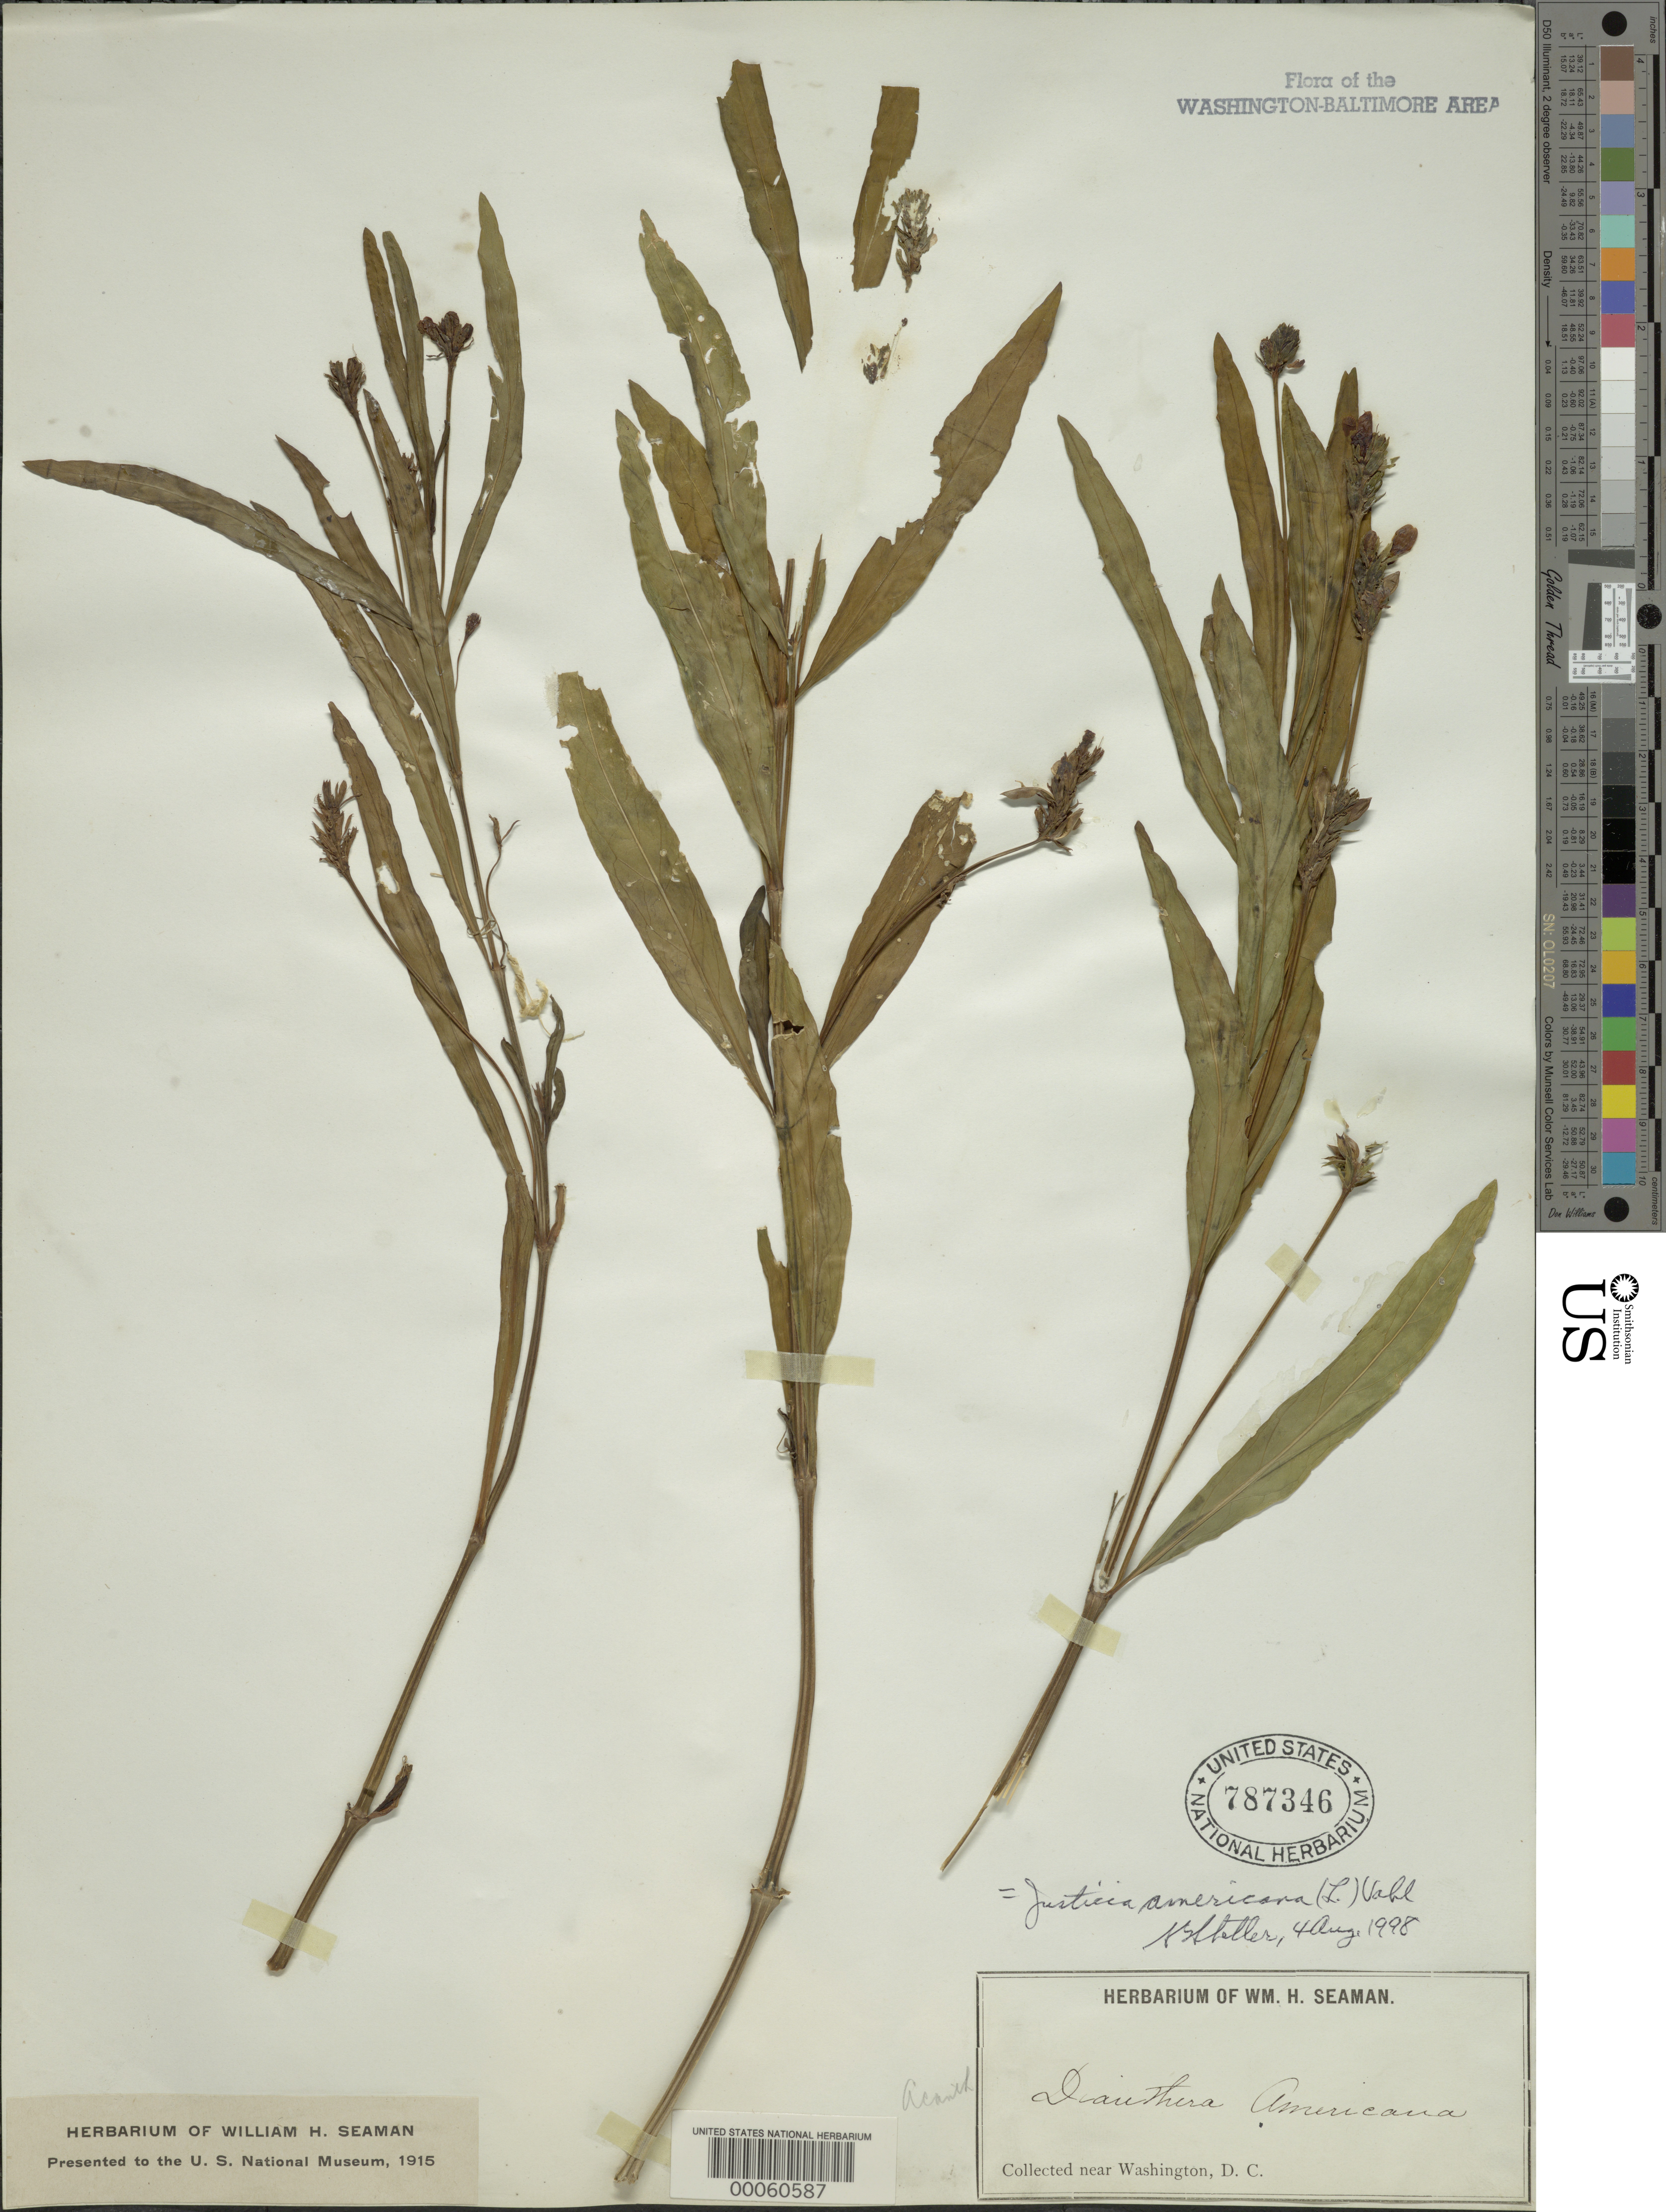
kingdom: Plantae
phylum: Tracheophyta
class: Magnoliopsida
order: Lamiales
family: Acanthaceae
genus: Justicia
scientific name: Justicia americana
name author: (L.) Vahl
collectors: W. Seaman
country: United States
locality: Near Washington DC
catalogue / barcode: US 787346